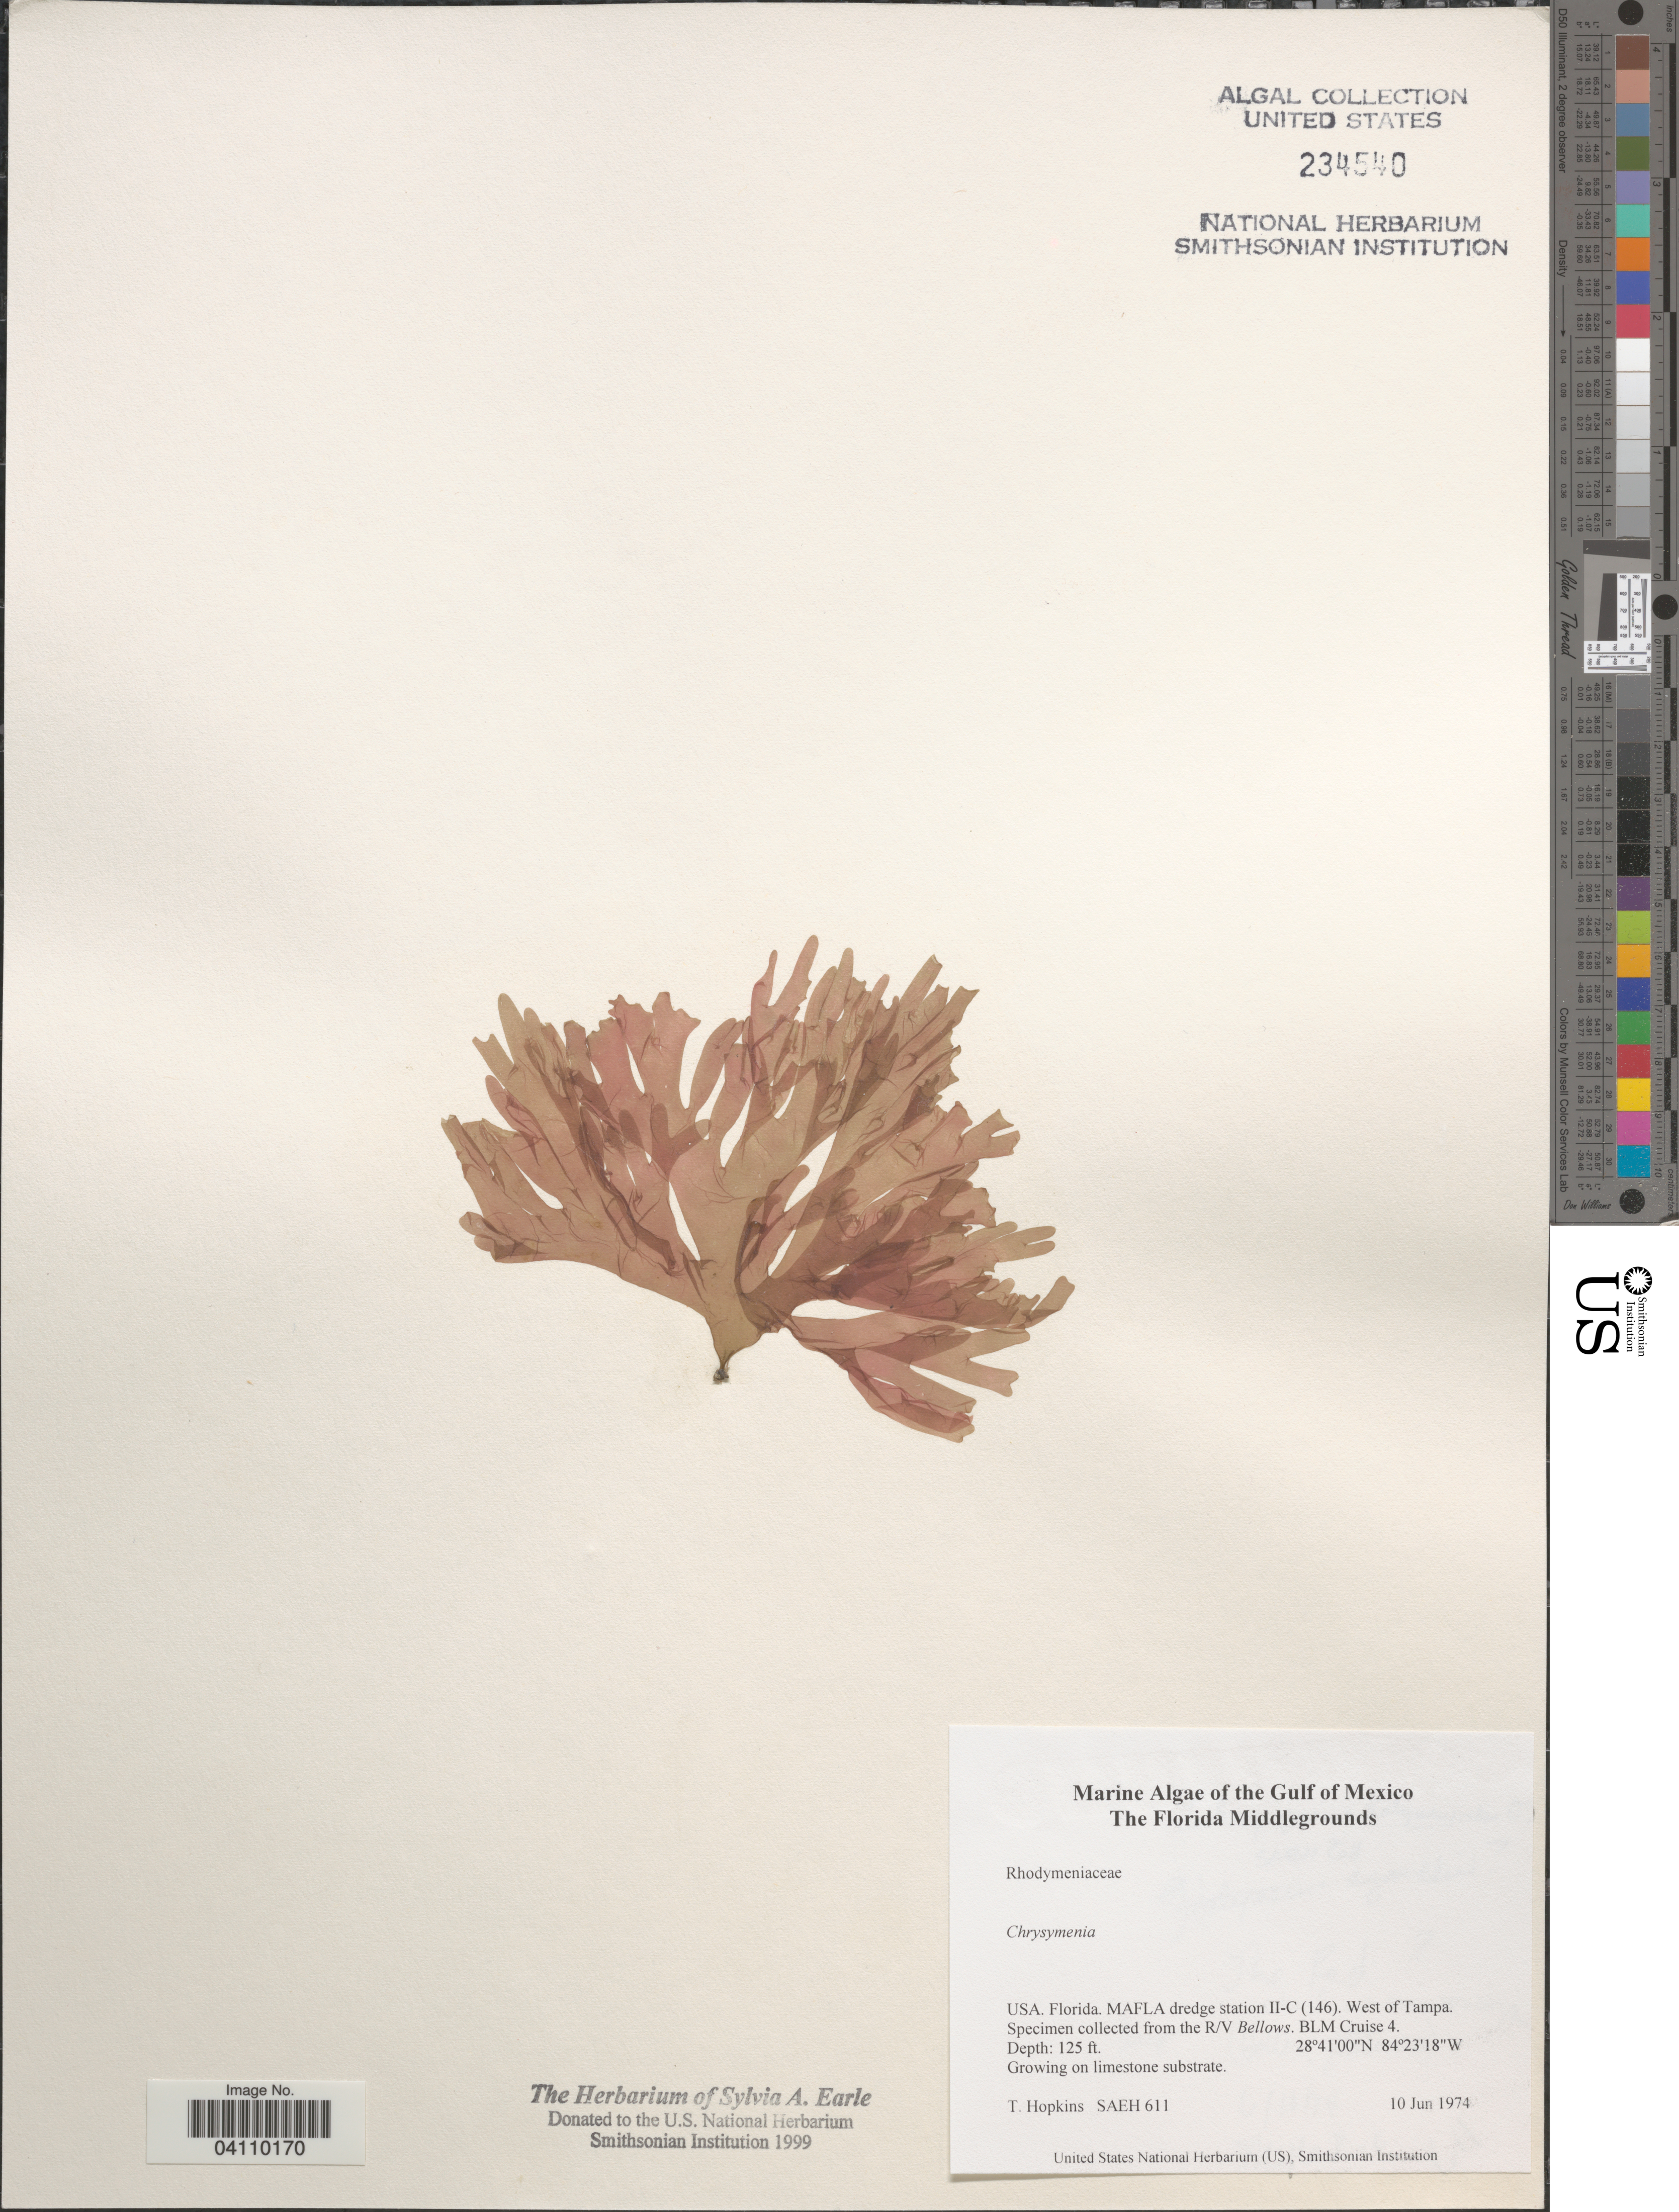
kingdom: Plantae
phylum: Rhodophyta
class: Florideophyceae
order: Rhodymeniales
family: Rhodymeniaceae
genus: Chrysymenia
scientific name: Chrysymenia sp.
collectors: T. Hopkins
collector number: SAEH611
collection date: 1974-06-10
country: United States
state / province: Florida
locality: The Gulf of Mexico. The Florida Middlegrounds. MAFLA dredge station II-C (146). West of Tampa. The R/V Bellows. BLM Cruise 4.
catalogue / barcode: US 234540